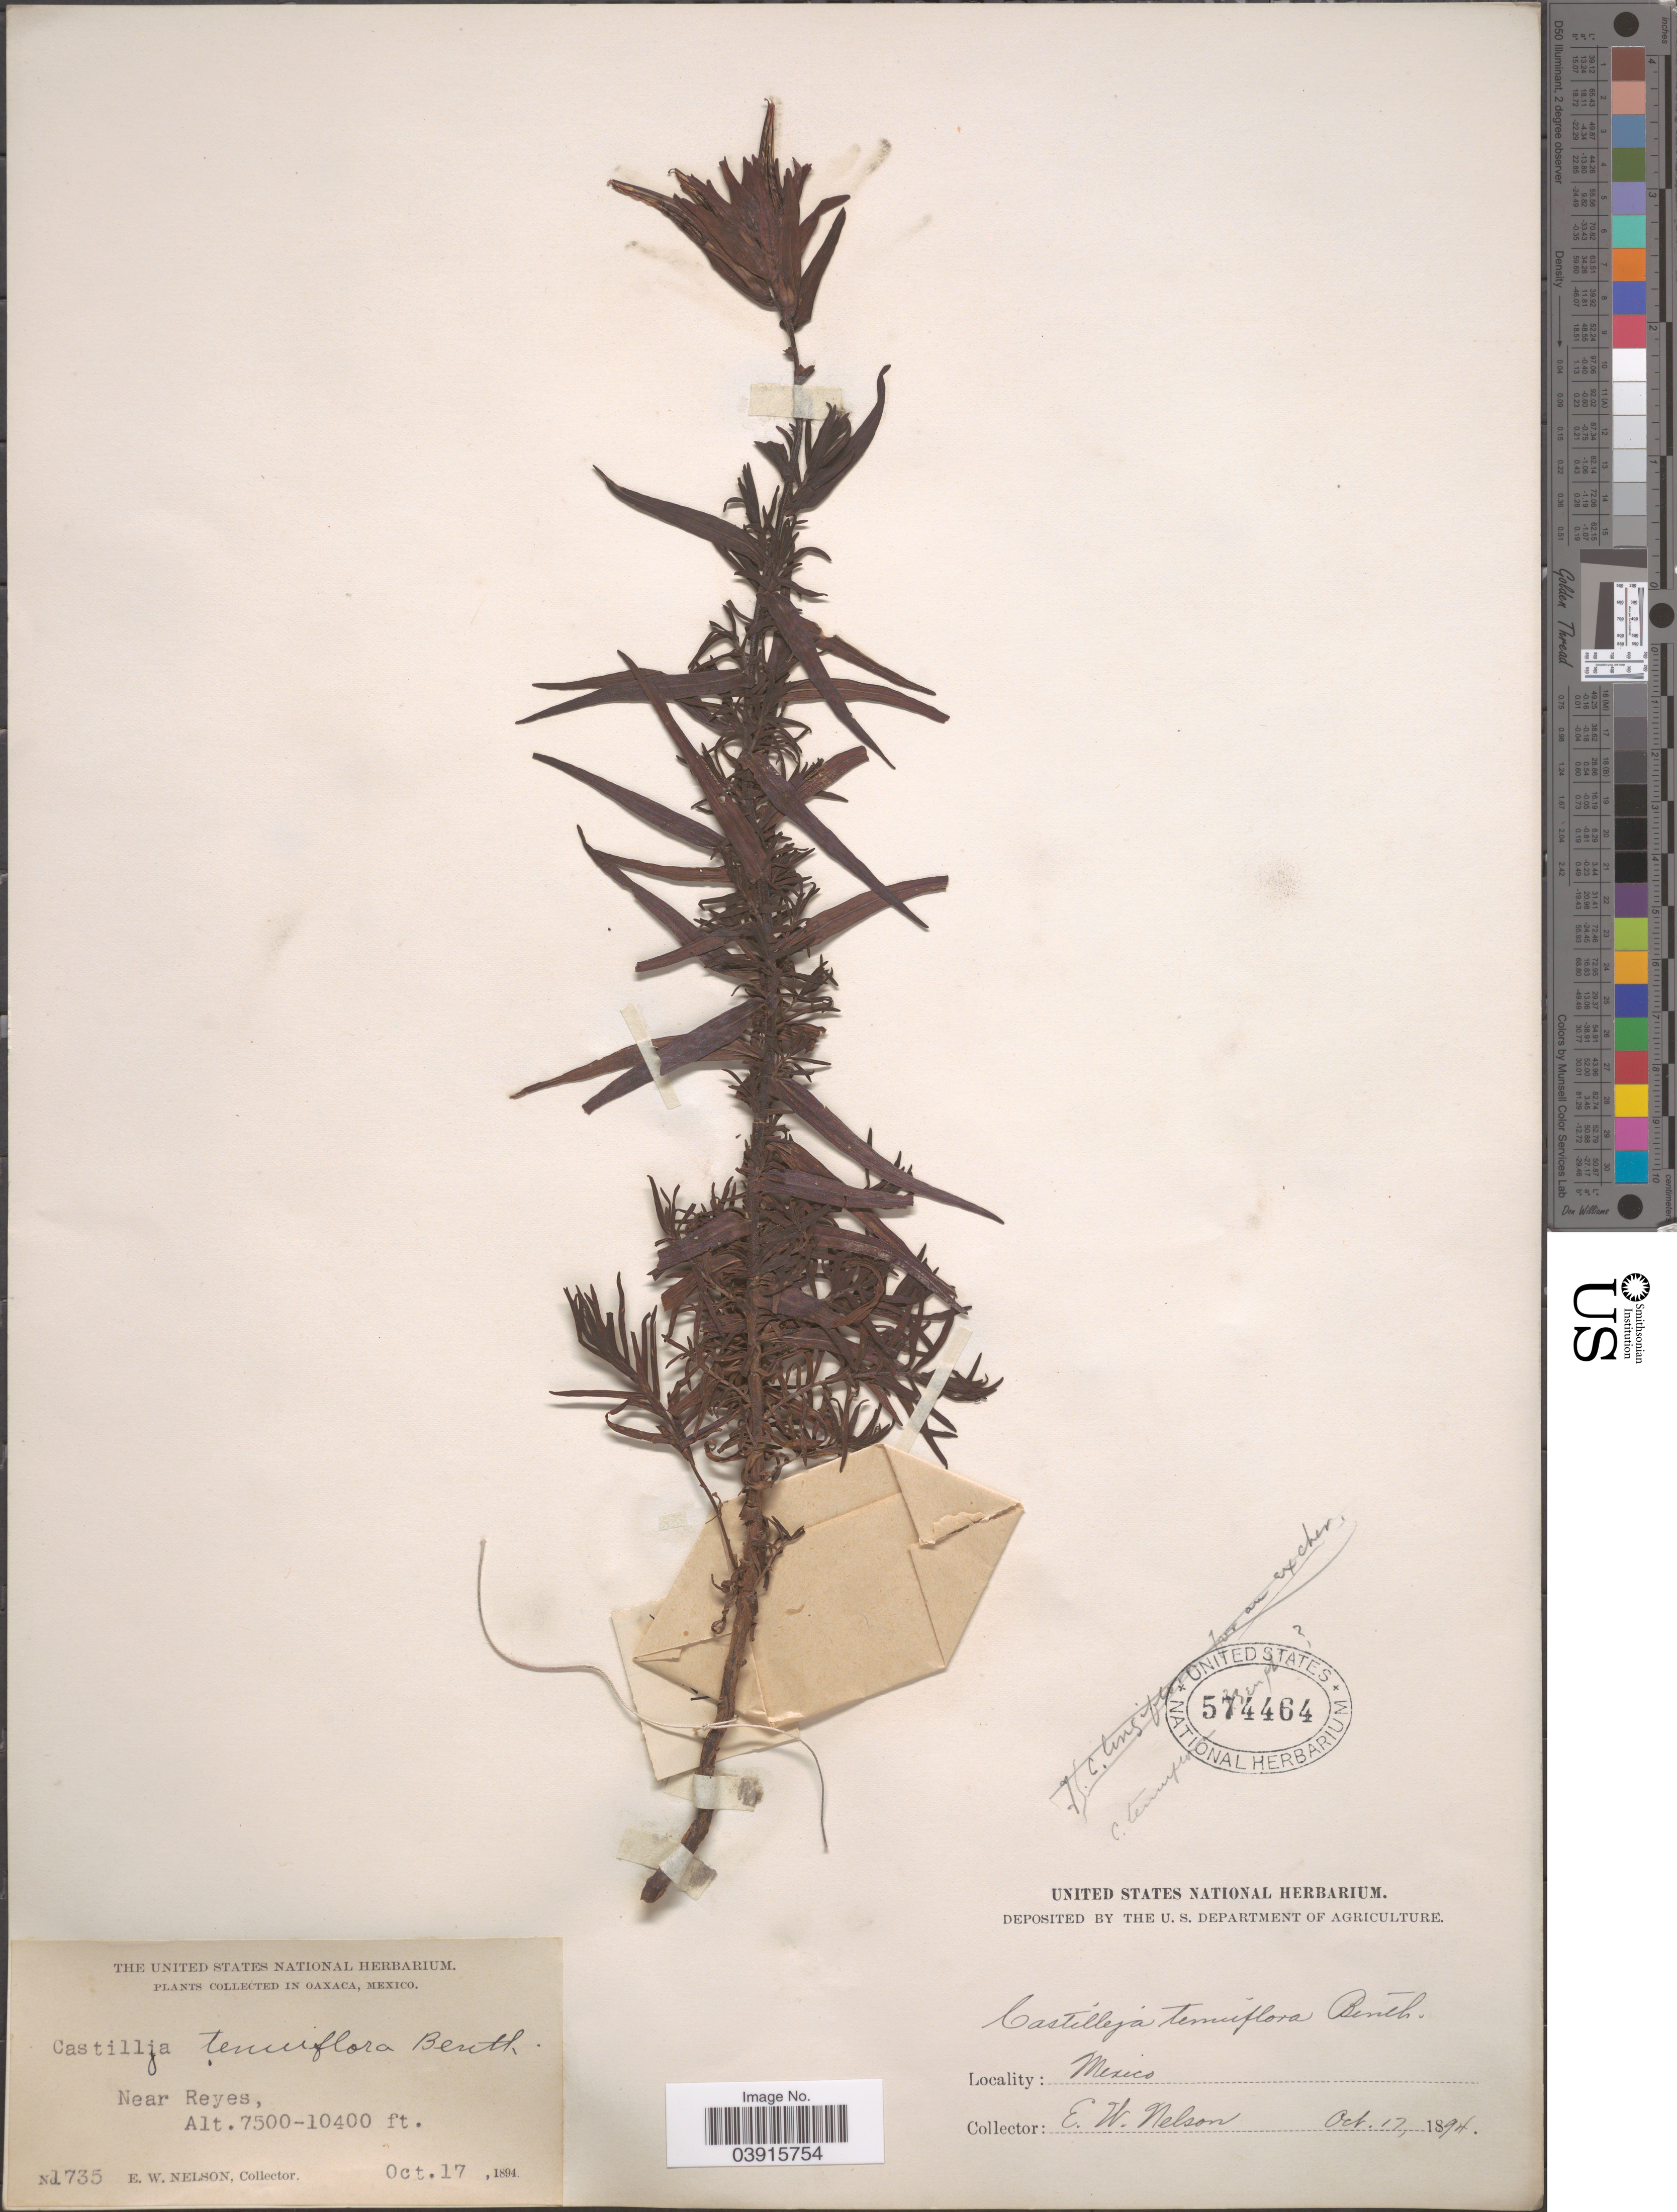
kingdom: Plantae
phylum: Tracheophyta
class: Magnoliopsida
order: Lamiales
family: Orobanchaceae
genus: Castilleja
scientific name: Castilleja tenuiflora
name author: Benth.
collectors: E. W. Nelson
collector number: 1735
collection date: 1894-10-17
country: Mexico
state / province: Oaxaca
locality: Near Reyes.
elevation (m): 2286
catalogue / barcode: US 574464